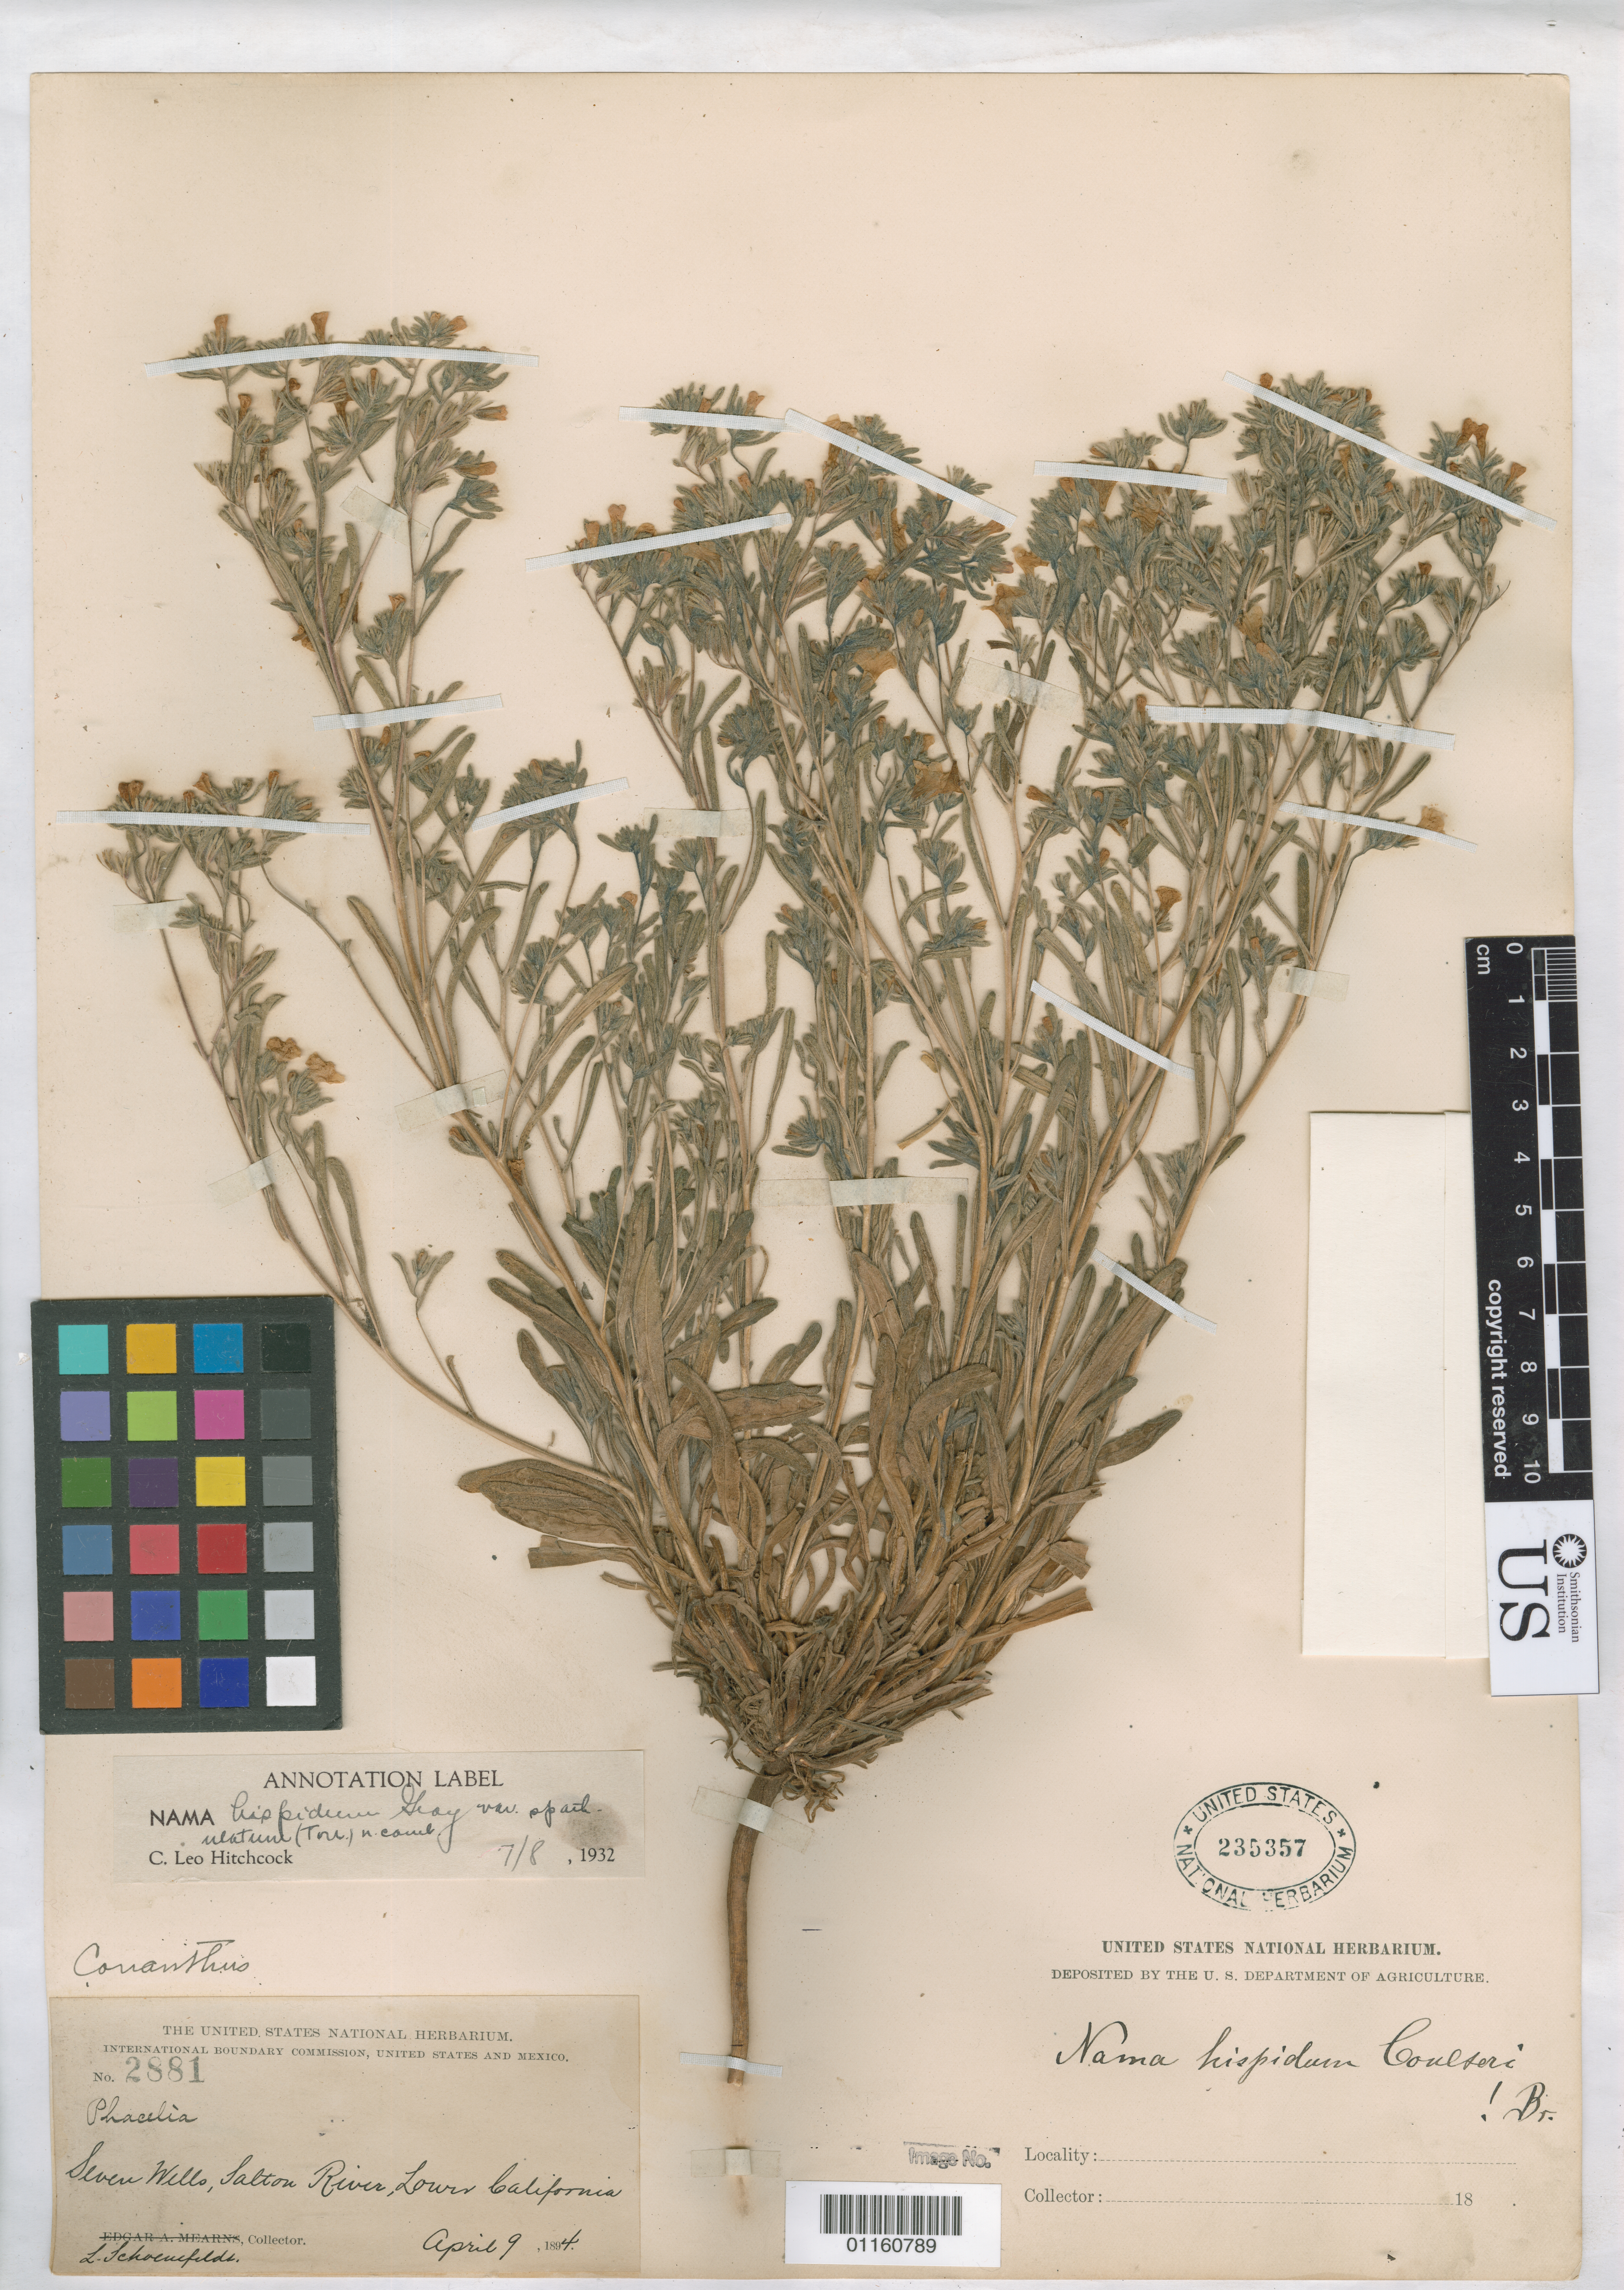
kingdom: Plantae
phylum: Tracheophyta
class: Magnoliopsida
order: Boraginales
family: Namaceae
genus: Nama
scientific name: Nama hispida var. spathulatum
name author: (Torr.) C.L. Hitchc.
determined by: Hitchcock, C. L.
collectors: L. Schounfeldt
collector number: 2881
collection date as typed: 9 Apr 1894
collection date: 1894-04-09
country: Mexico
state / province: Baja California Norte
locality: Seven Wells, Salton River, Lower California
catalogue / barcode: US 235357